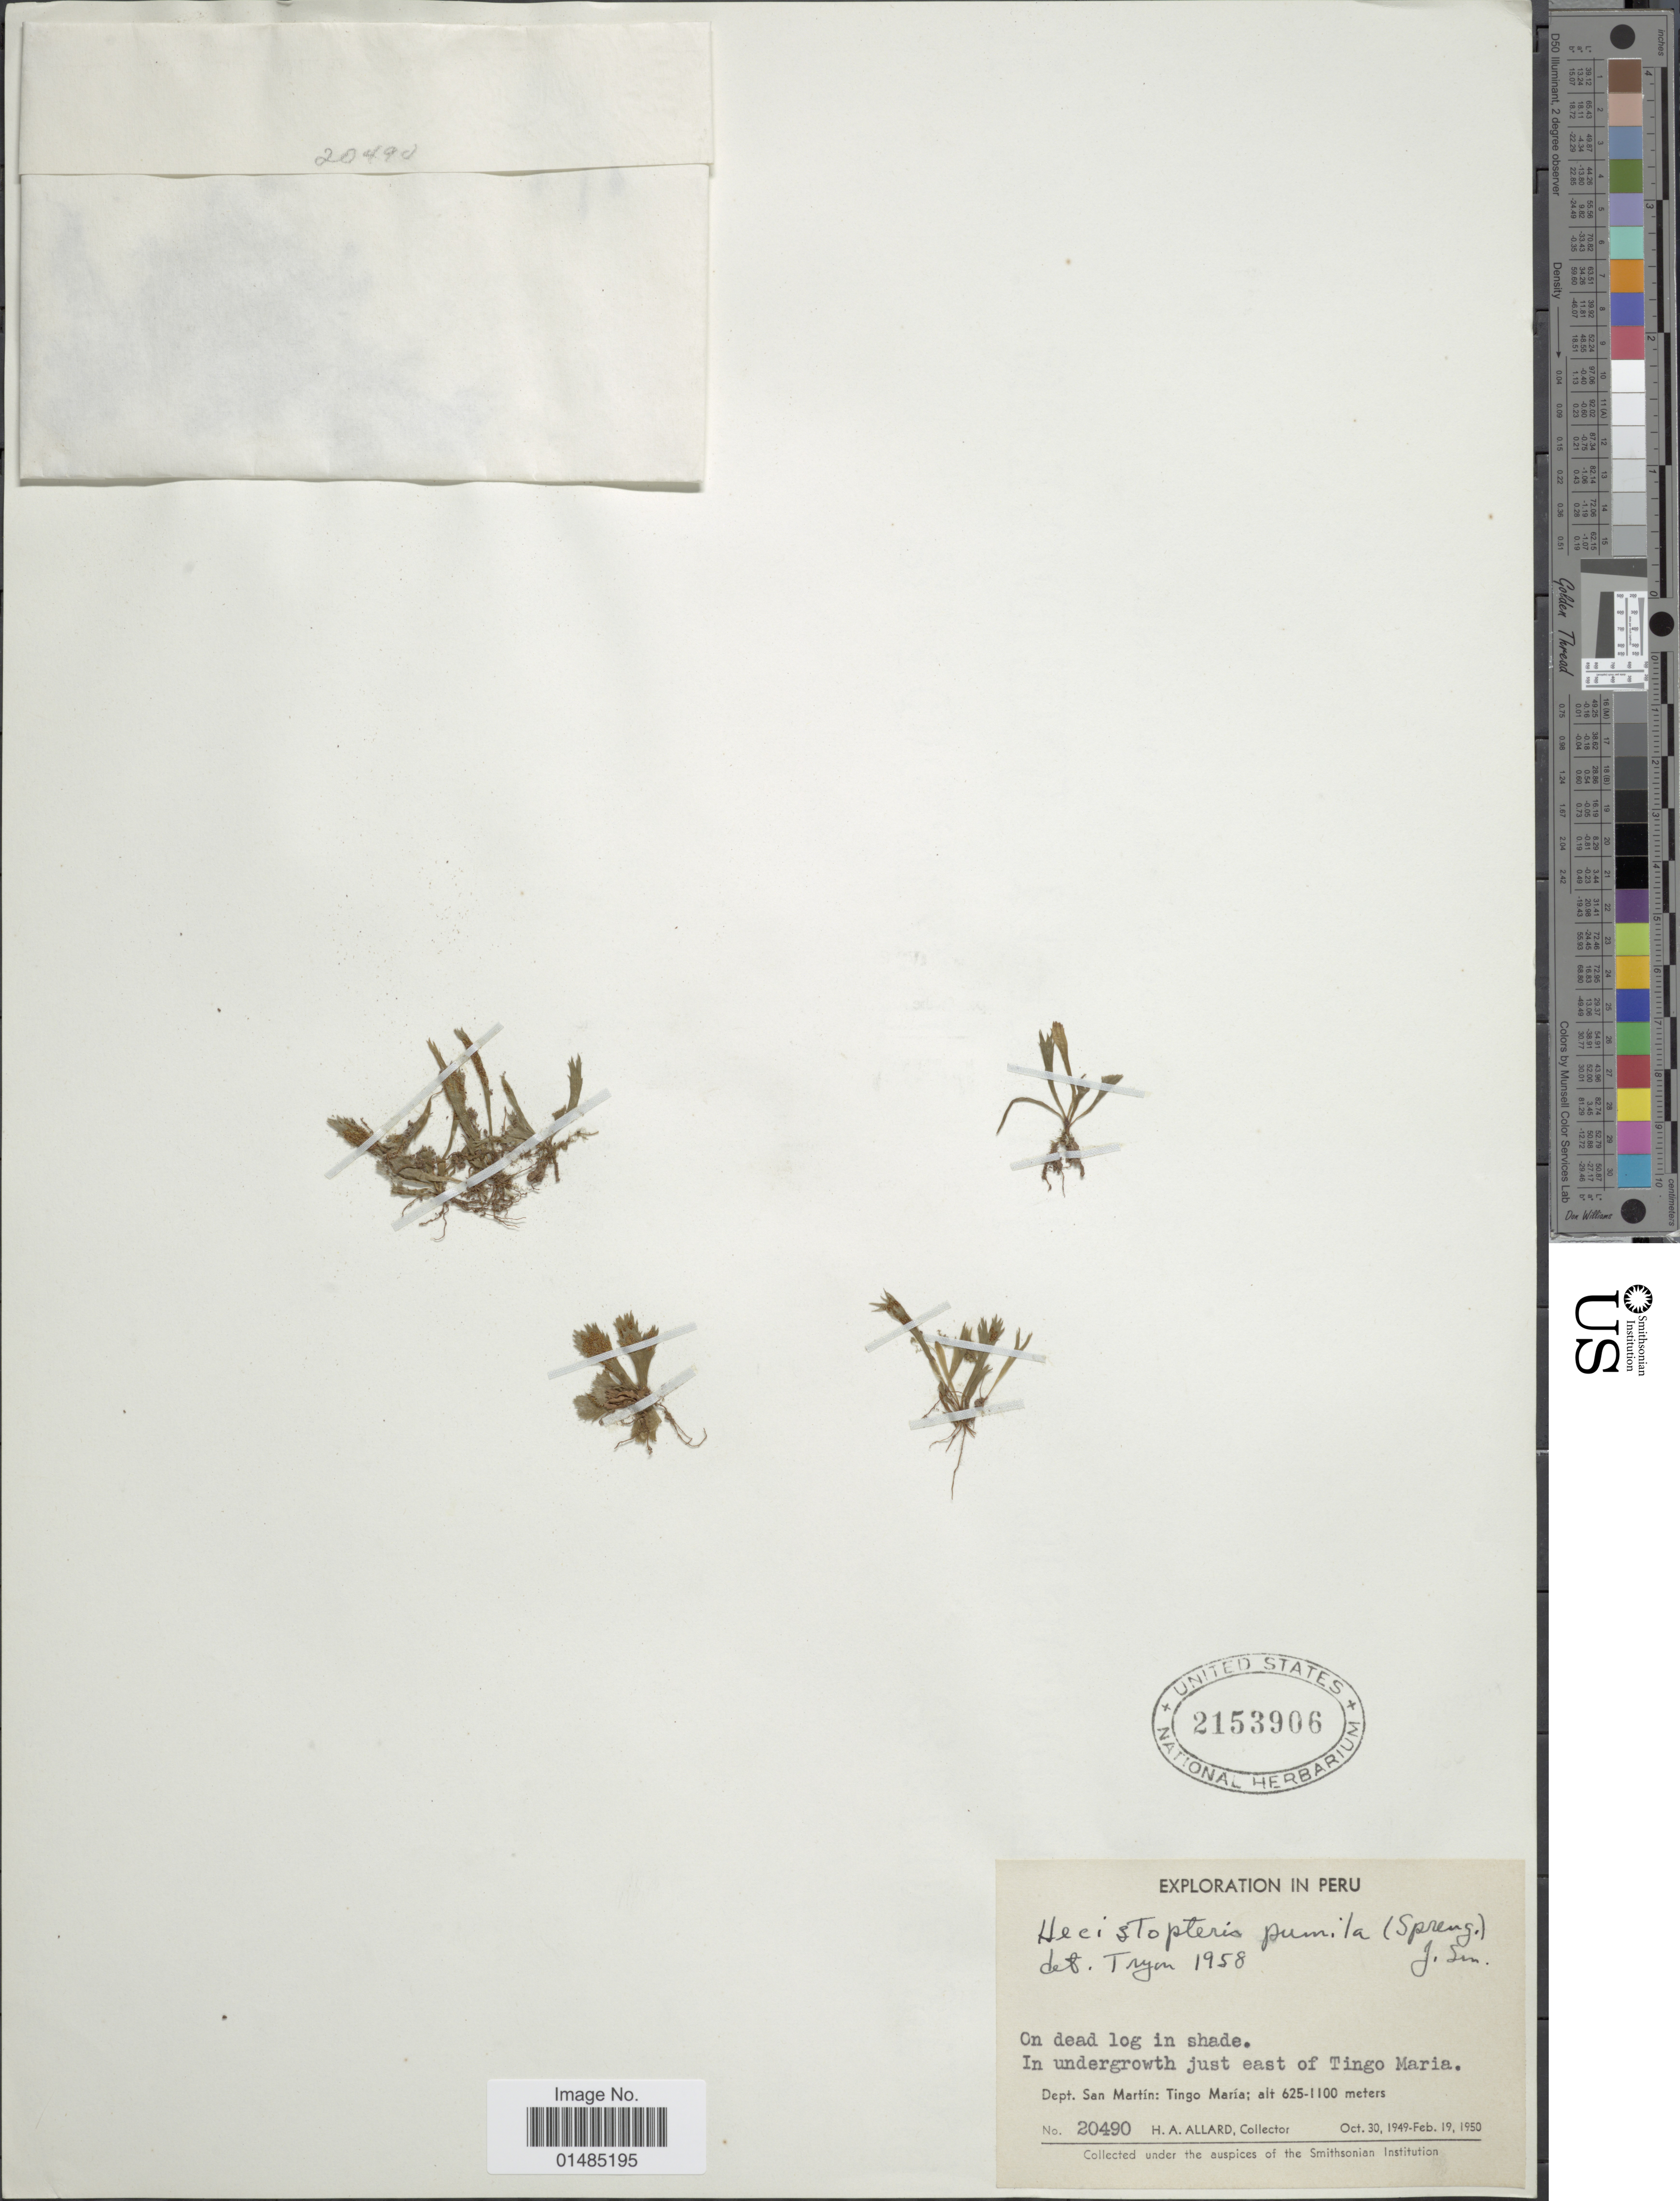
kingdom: Plantae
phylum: Tracheophyta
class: Polypodiopsida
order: Polypodiales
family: Pteridaceae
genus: Hecistopteris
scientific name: Hecistopteris pumila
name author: Christ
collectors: H. A. Allard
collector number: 20490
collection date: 1949-10-30/1950-02-19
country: Peru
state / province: San Martín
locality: In undergrowth just east of Tingo Maria. Dept. San Martin: Tingo María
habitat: in undergrowth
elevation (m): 625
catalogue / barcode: US 2153906